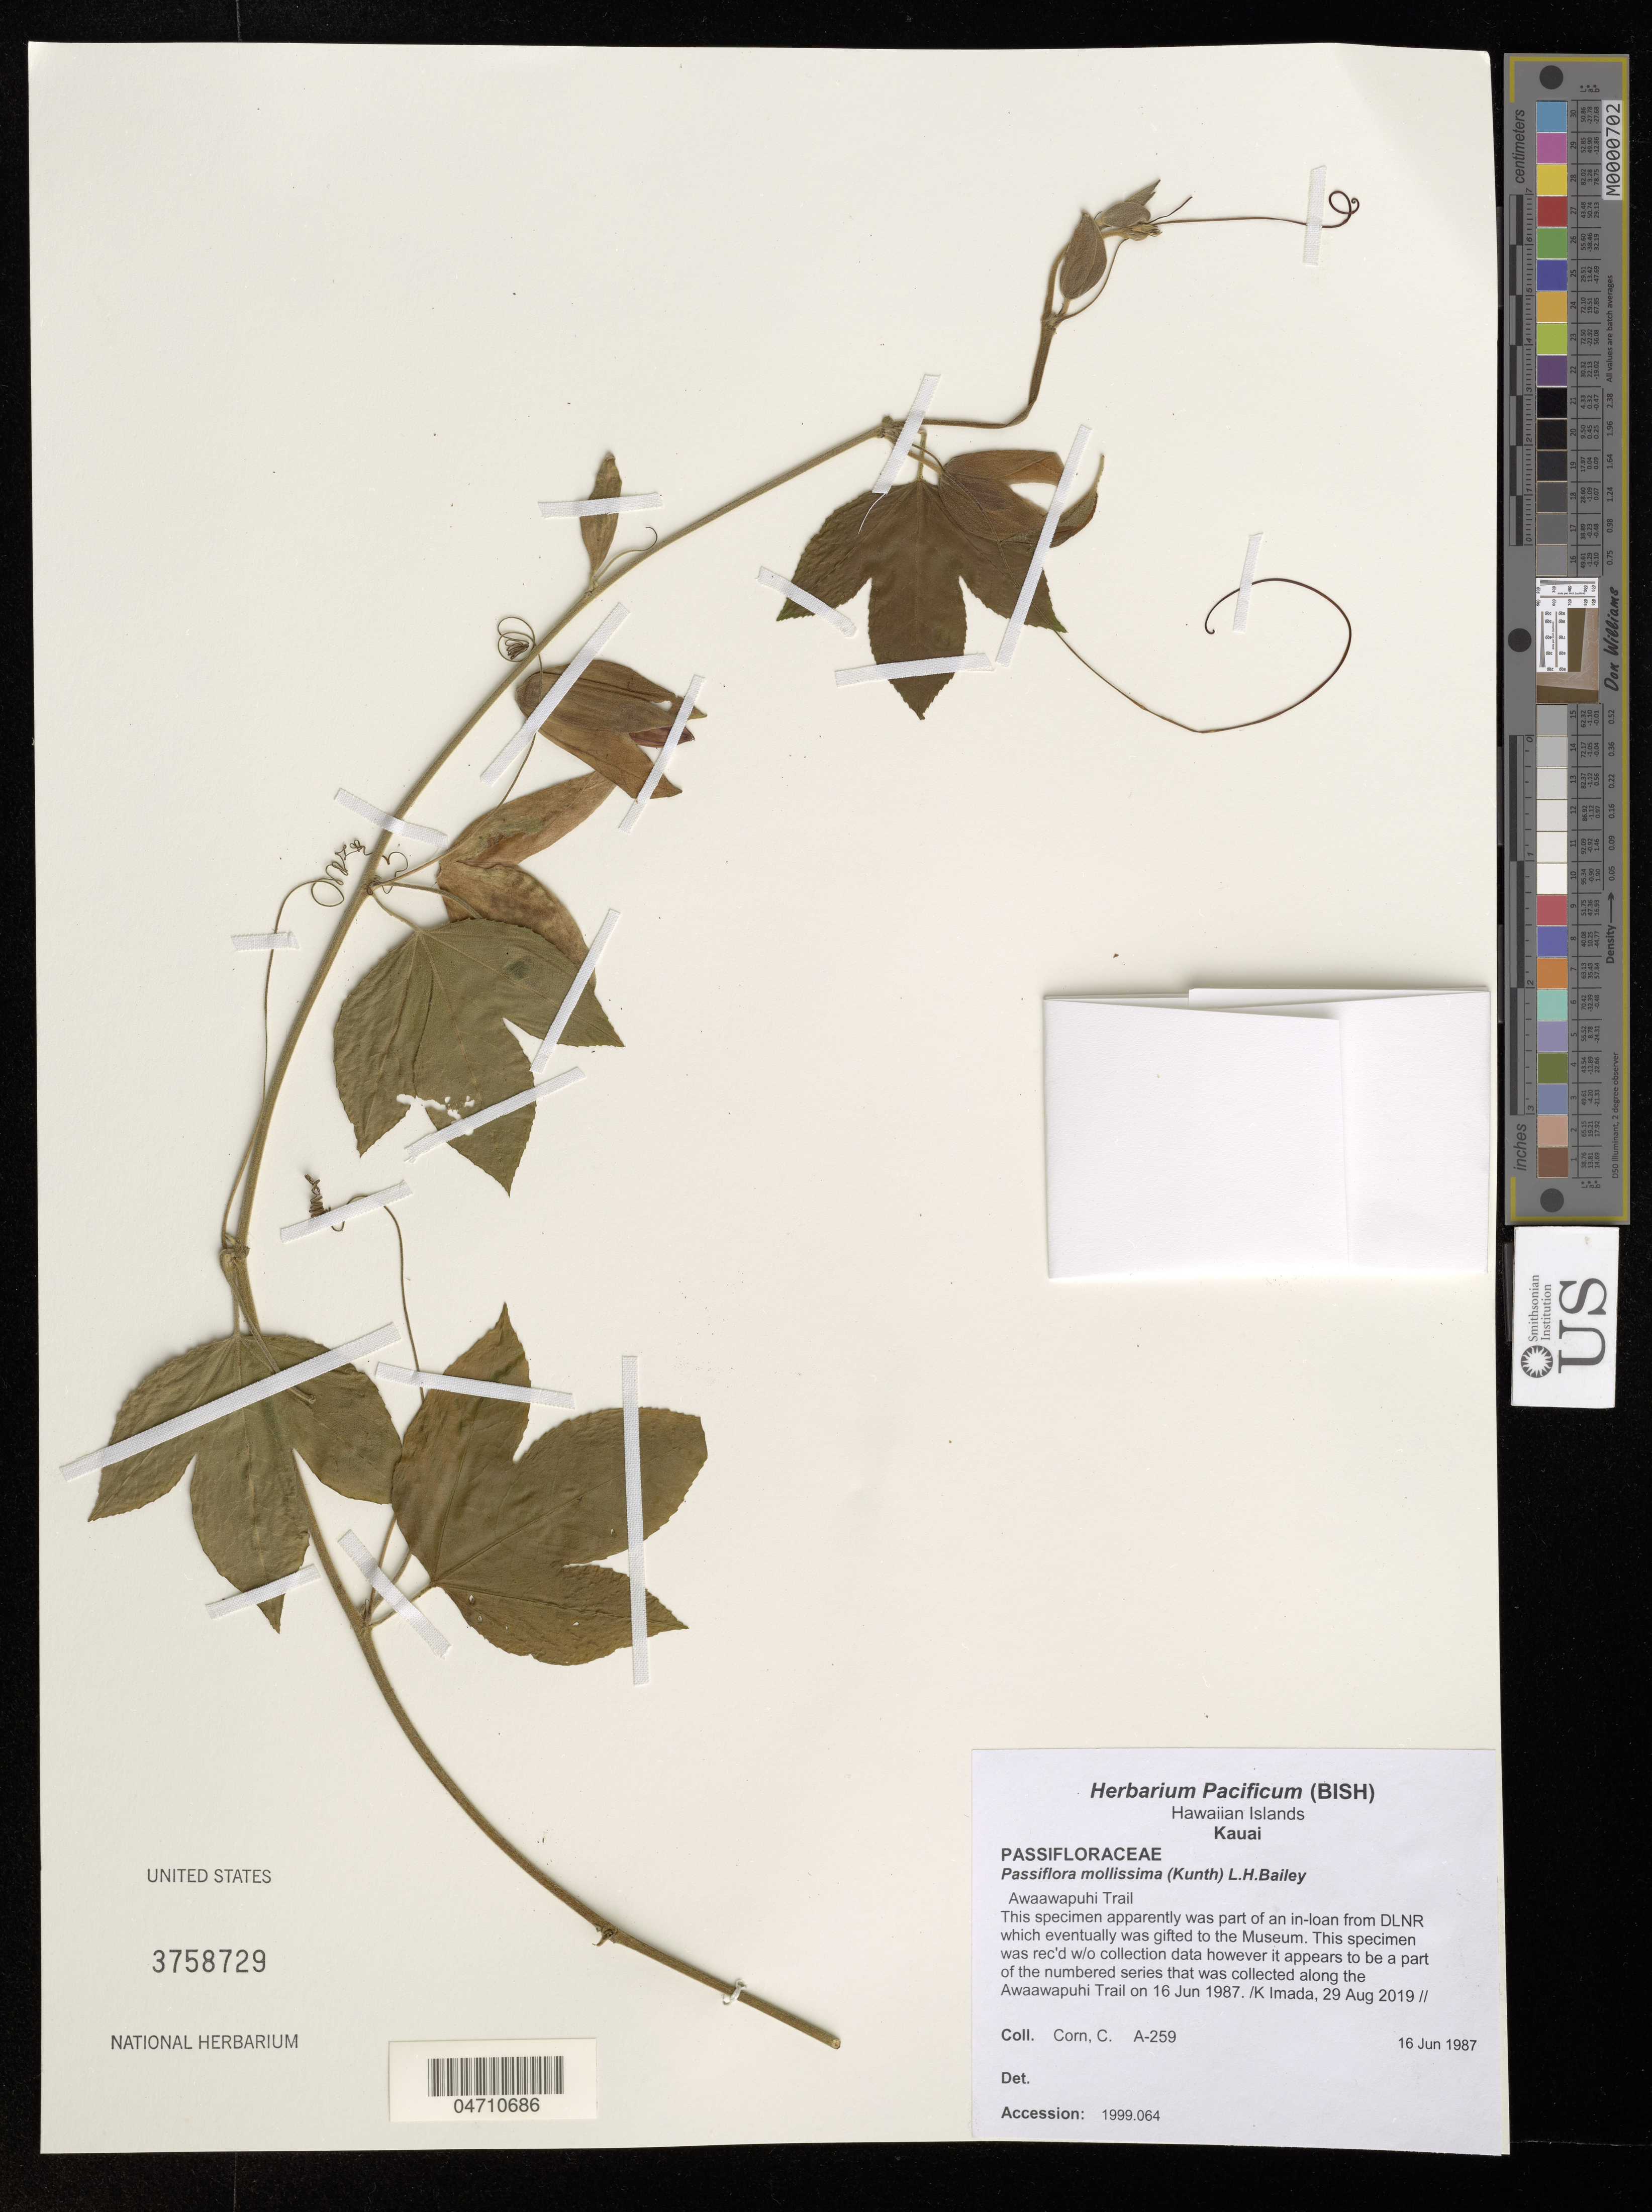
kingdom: Plantae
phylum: Tracheophyta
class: Magnoliopsida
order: Malpighiales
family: Passifloraceae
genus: Passiflora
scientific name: Passiflora mollissima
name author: (Kunth) L.H. Bailey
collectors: C. Corn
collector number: A-259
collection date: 1987-06-16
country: United States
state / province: Hawaii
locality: Hawaiian Islands. Kauai. Awaawapuhi Trail.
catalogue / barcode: US 3758729